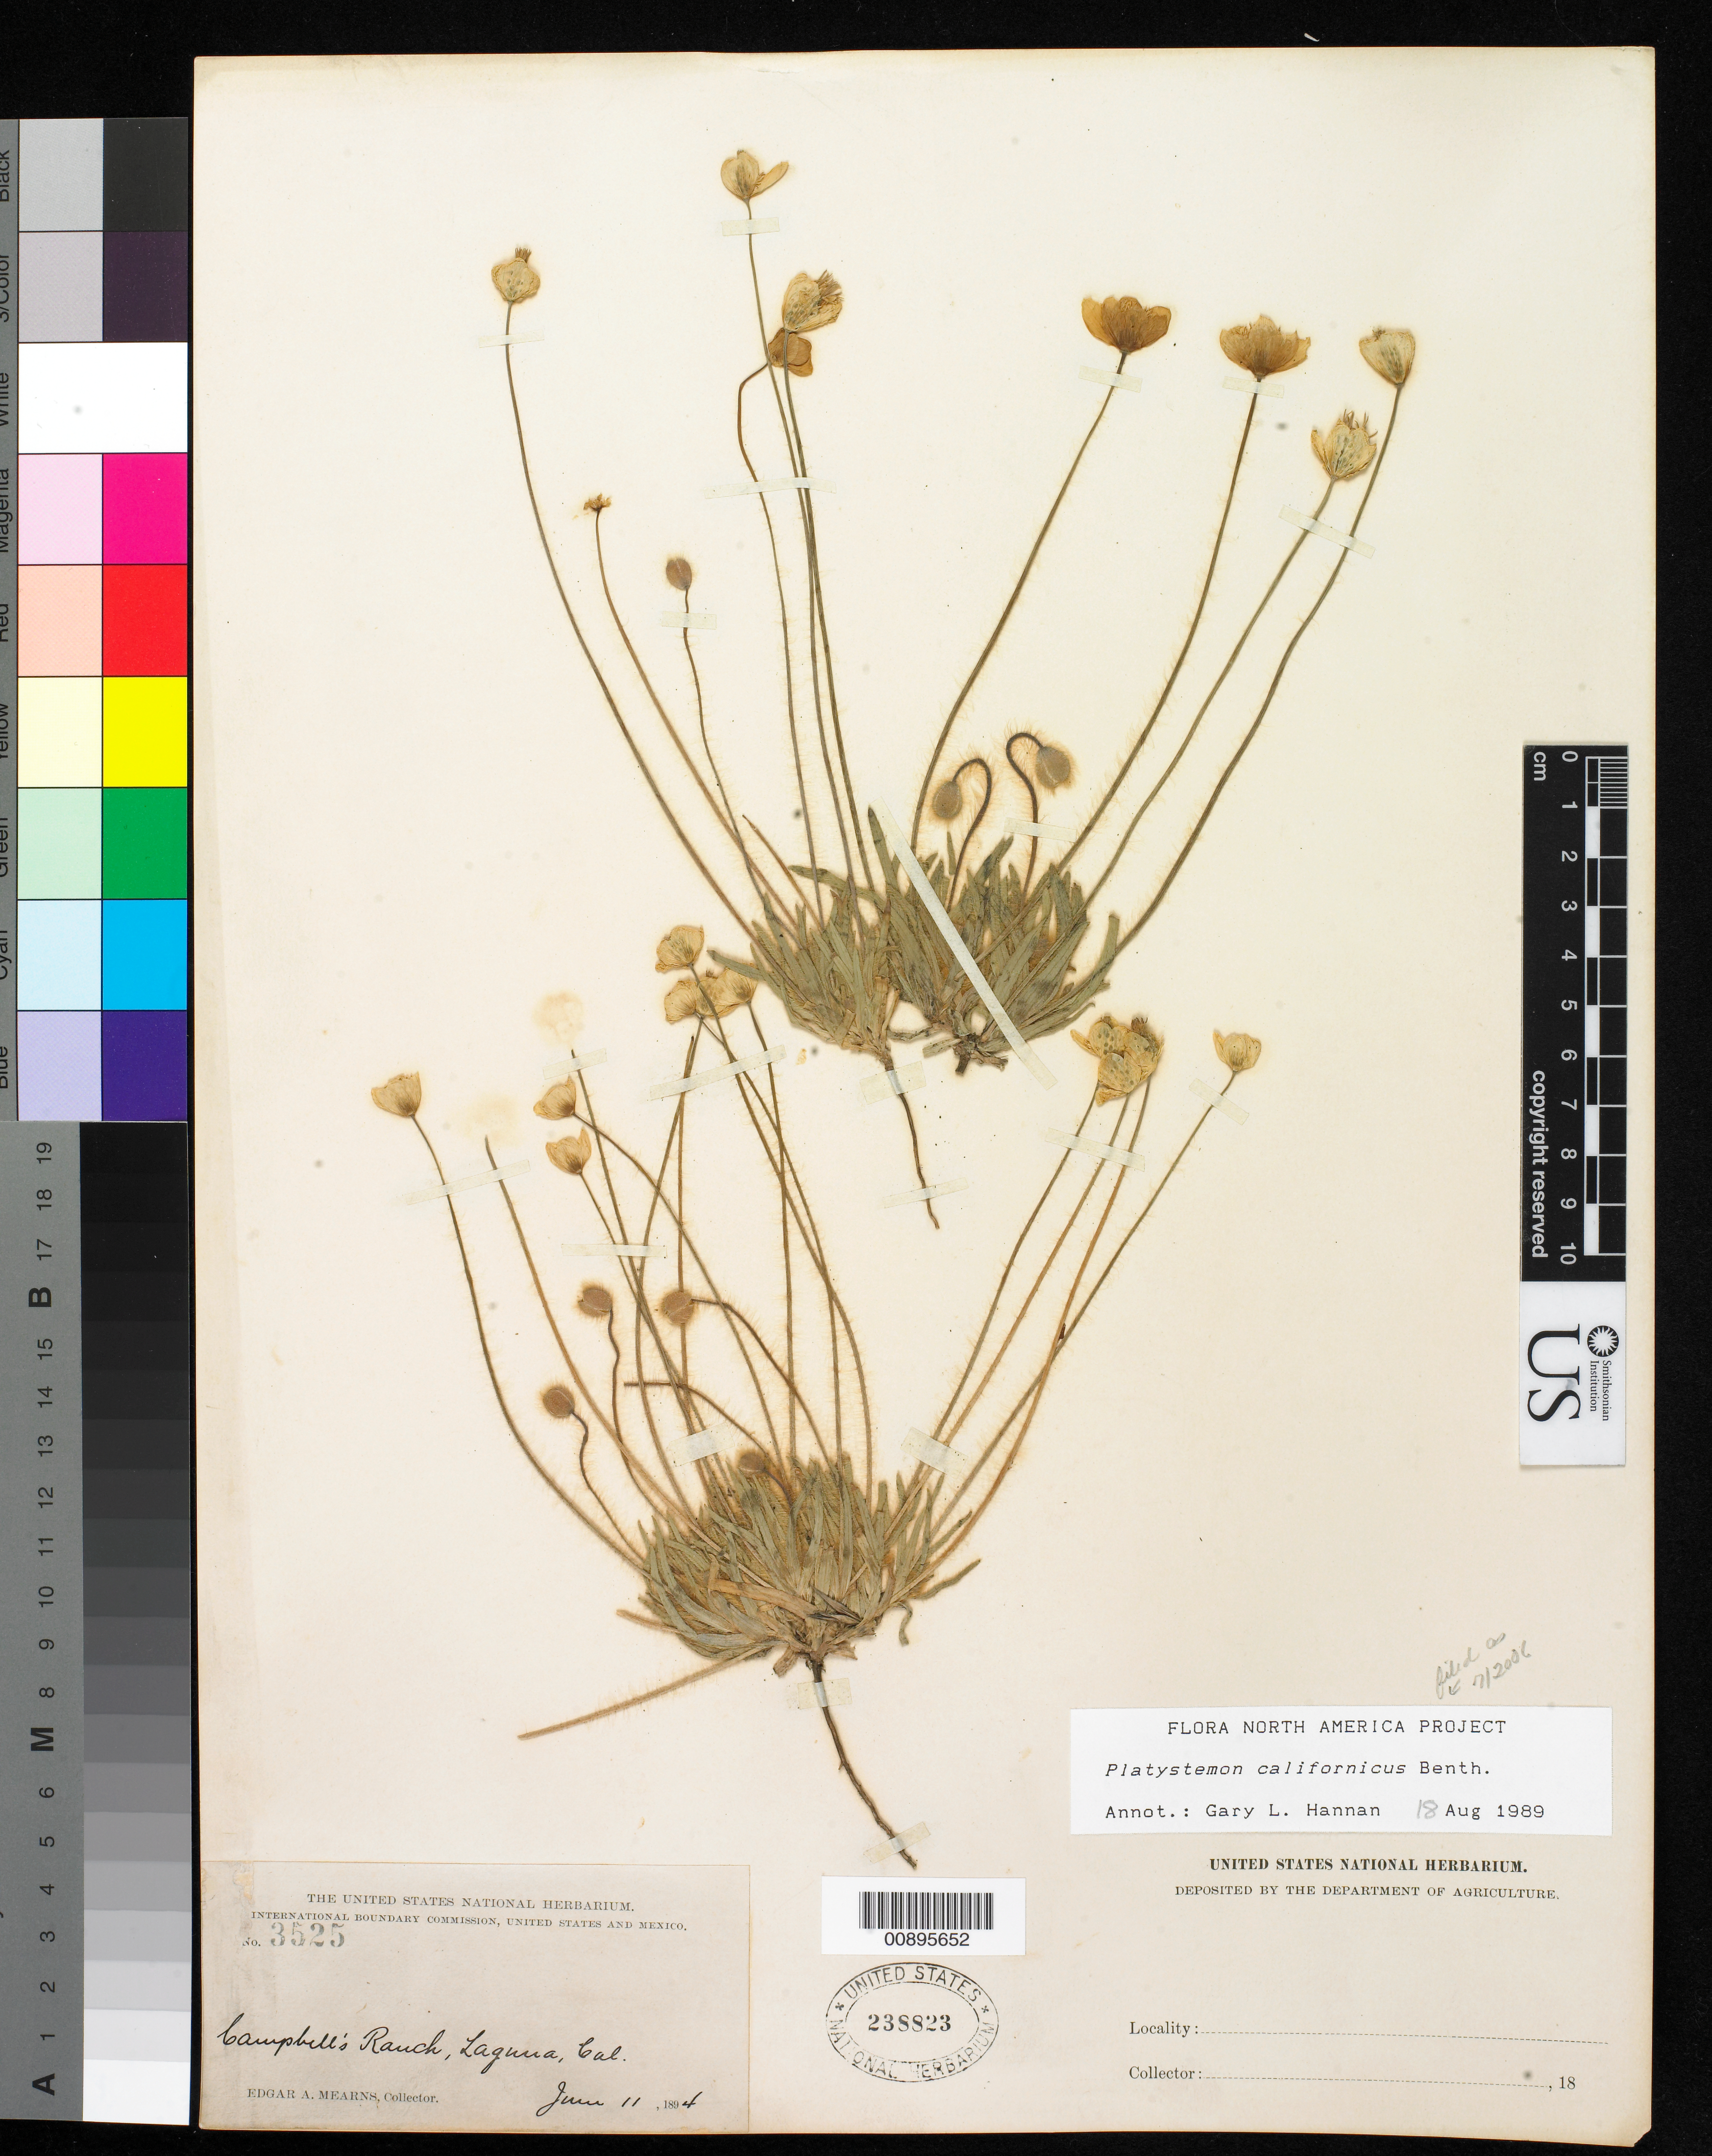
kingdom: Plantae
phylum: Tracheophyta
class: Magnoliopsida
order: Ranunculales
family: Papaveraceae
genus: Platystemon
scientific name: Platystemon californicus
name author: Benth.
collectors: E. A. Mearns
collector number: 3525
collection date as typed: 11 Jun 1894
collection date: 1894-06-11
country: United States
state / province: California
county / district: Orange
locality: Campbell's Ranch, Laguna, California.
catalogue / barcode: US 238823